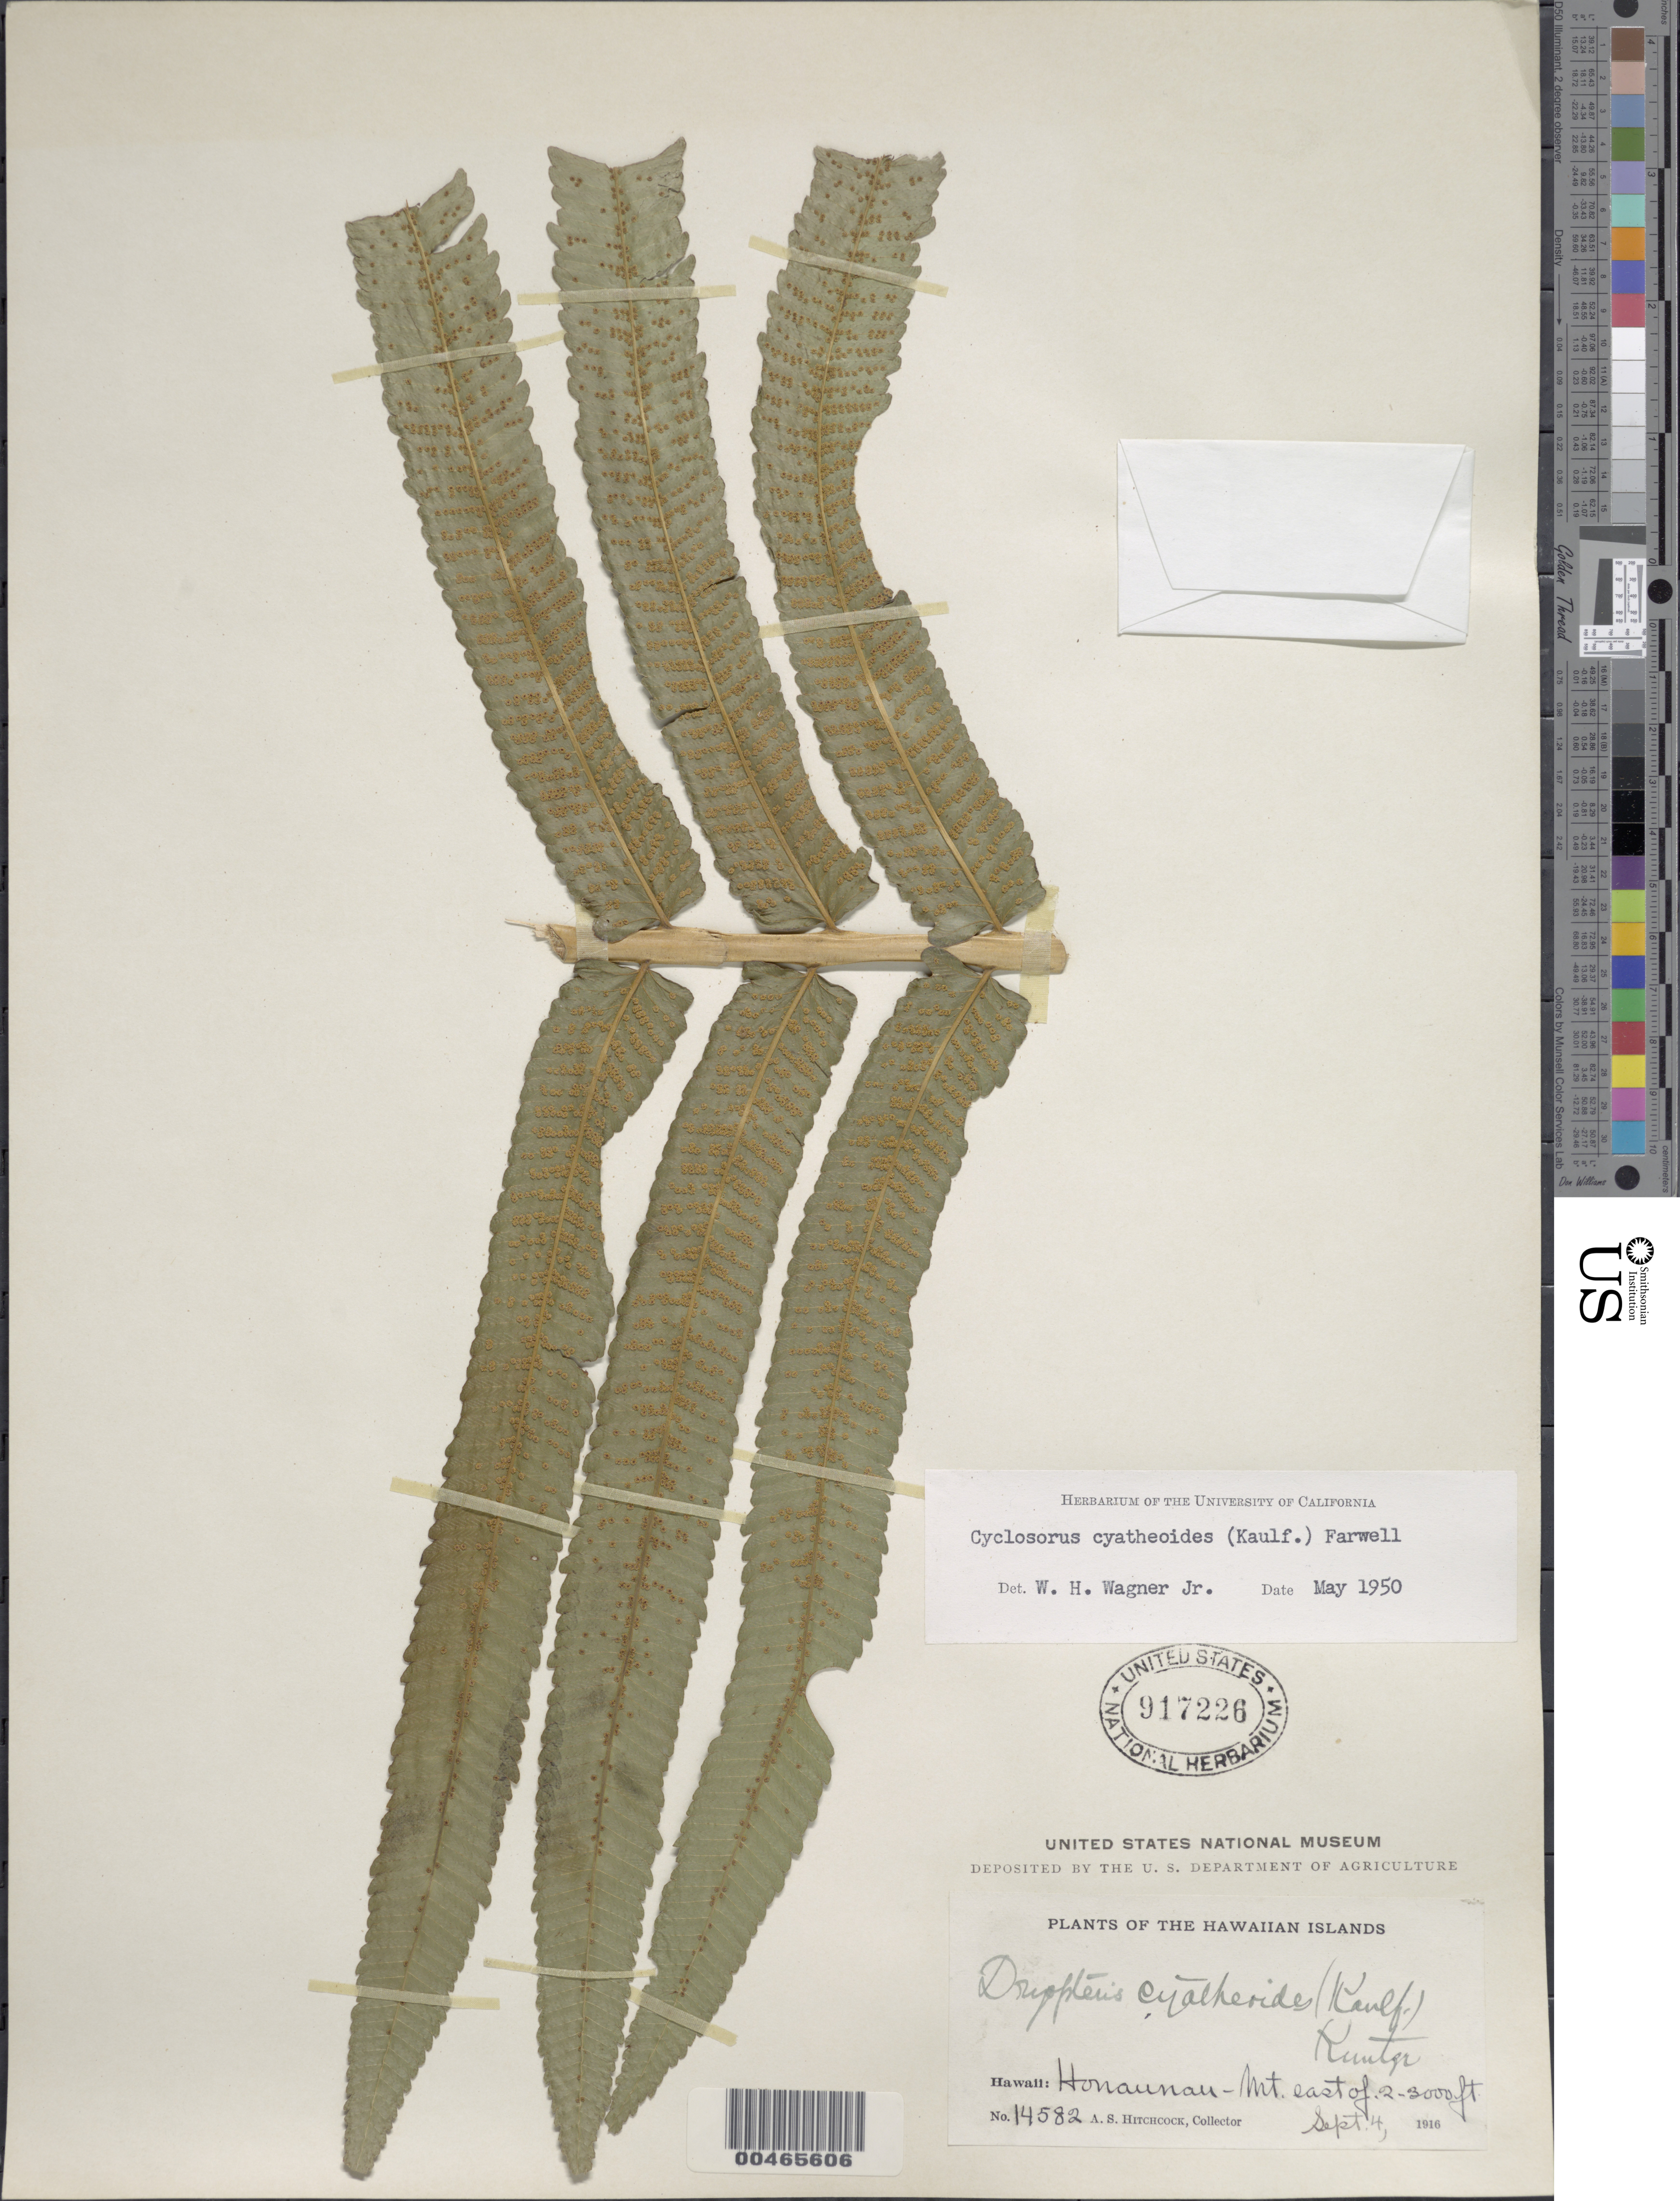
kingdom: Plantae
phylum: Tracheophyta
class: Polypodiopsida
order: Polypodiales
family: Thelypteridaceae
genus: Christella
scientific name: Christella cyatheoides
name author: (Kaulf.) Holttum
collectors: A. S. Hitchcock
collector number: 14582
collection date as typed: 4 Sep 1916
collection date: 1916-09-04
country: United States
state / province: Hawaii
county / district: Hawaii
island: Hawaii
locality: Honaunau-Mt. E of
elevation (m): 610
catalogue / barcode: US 917226